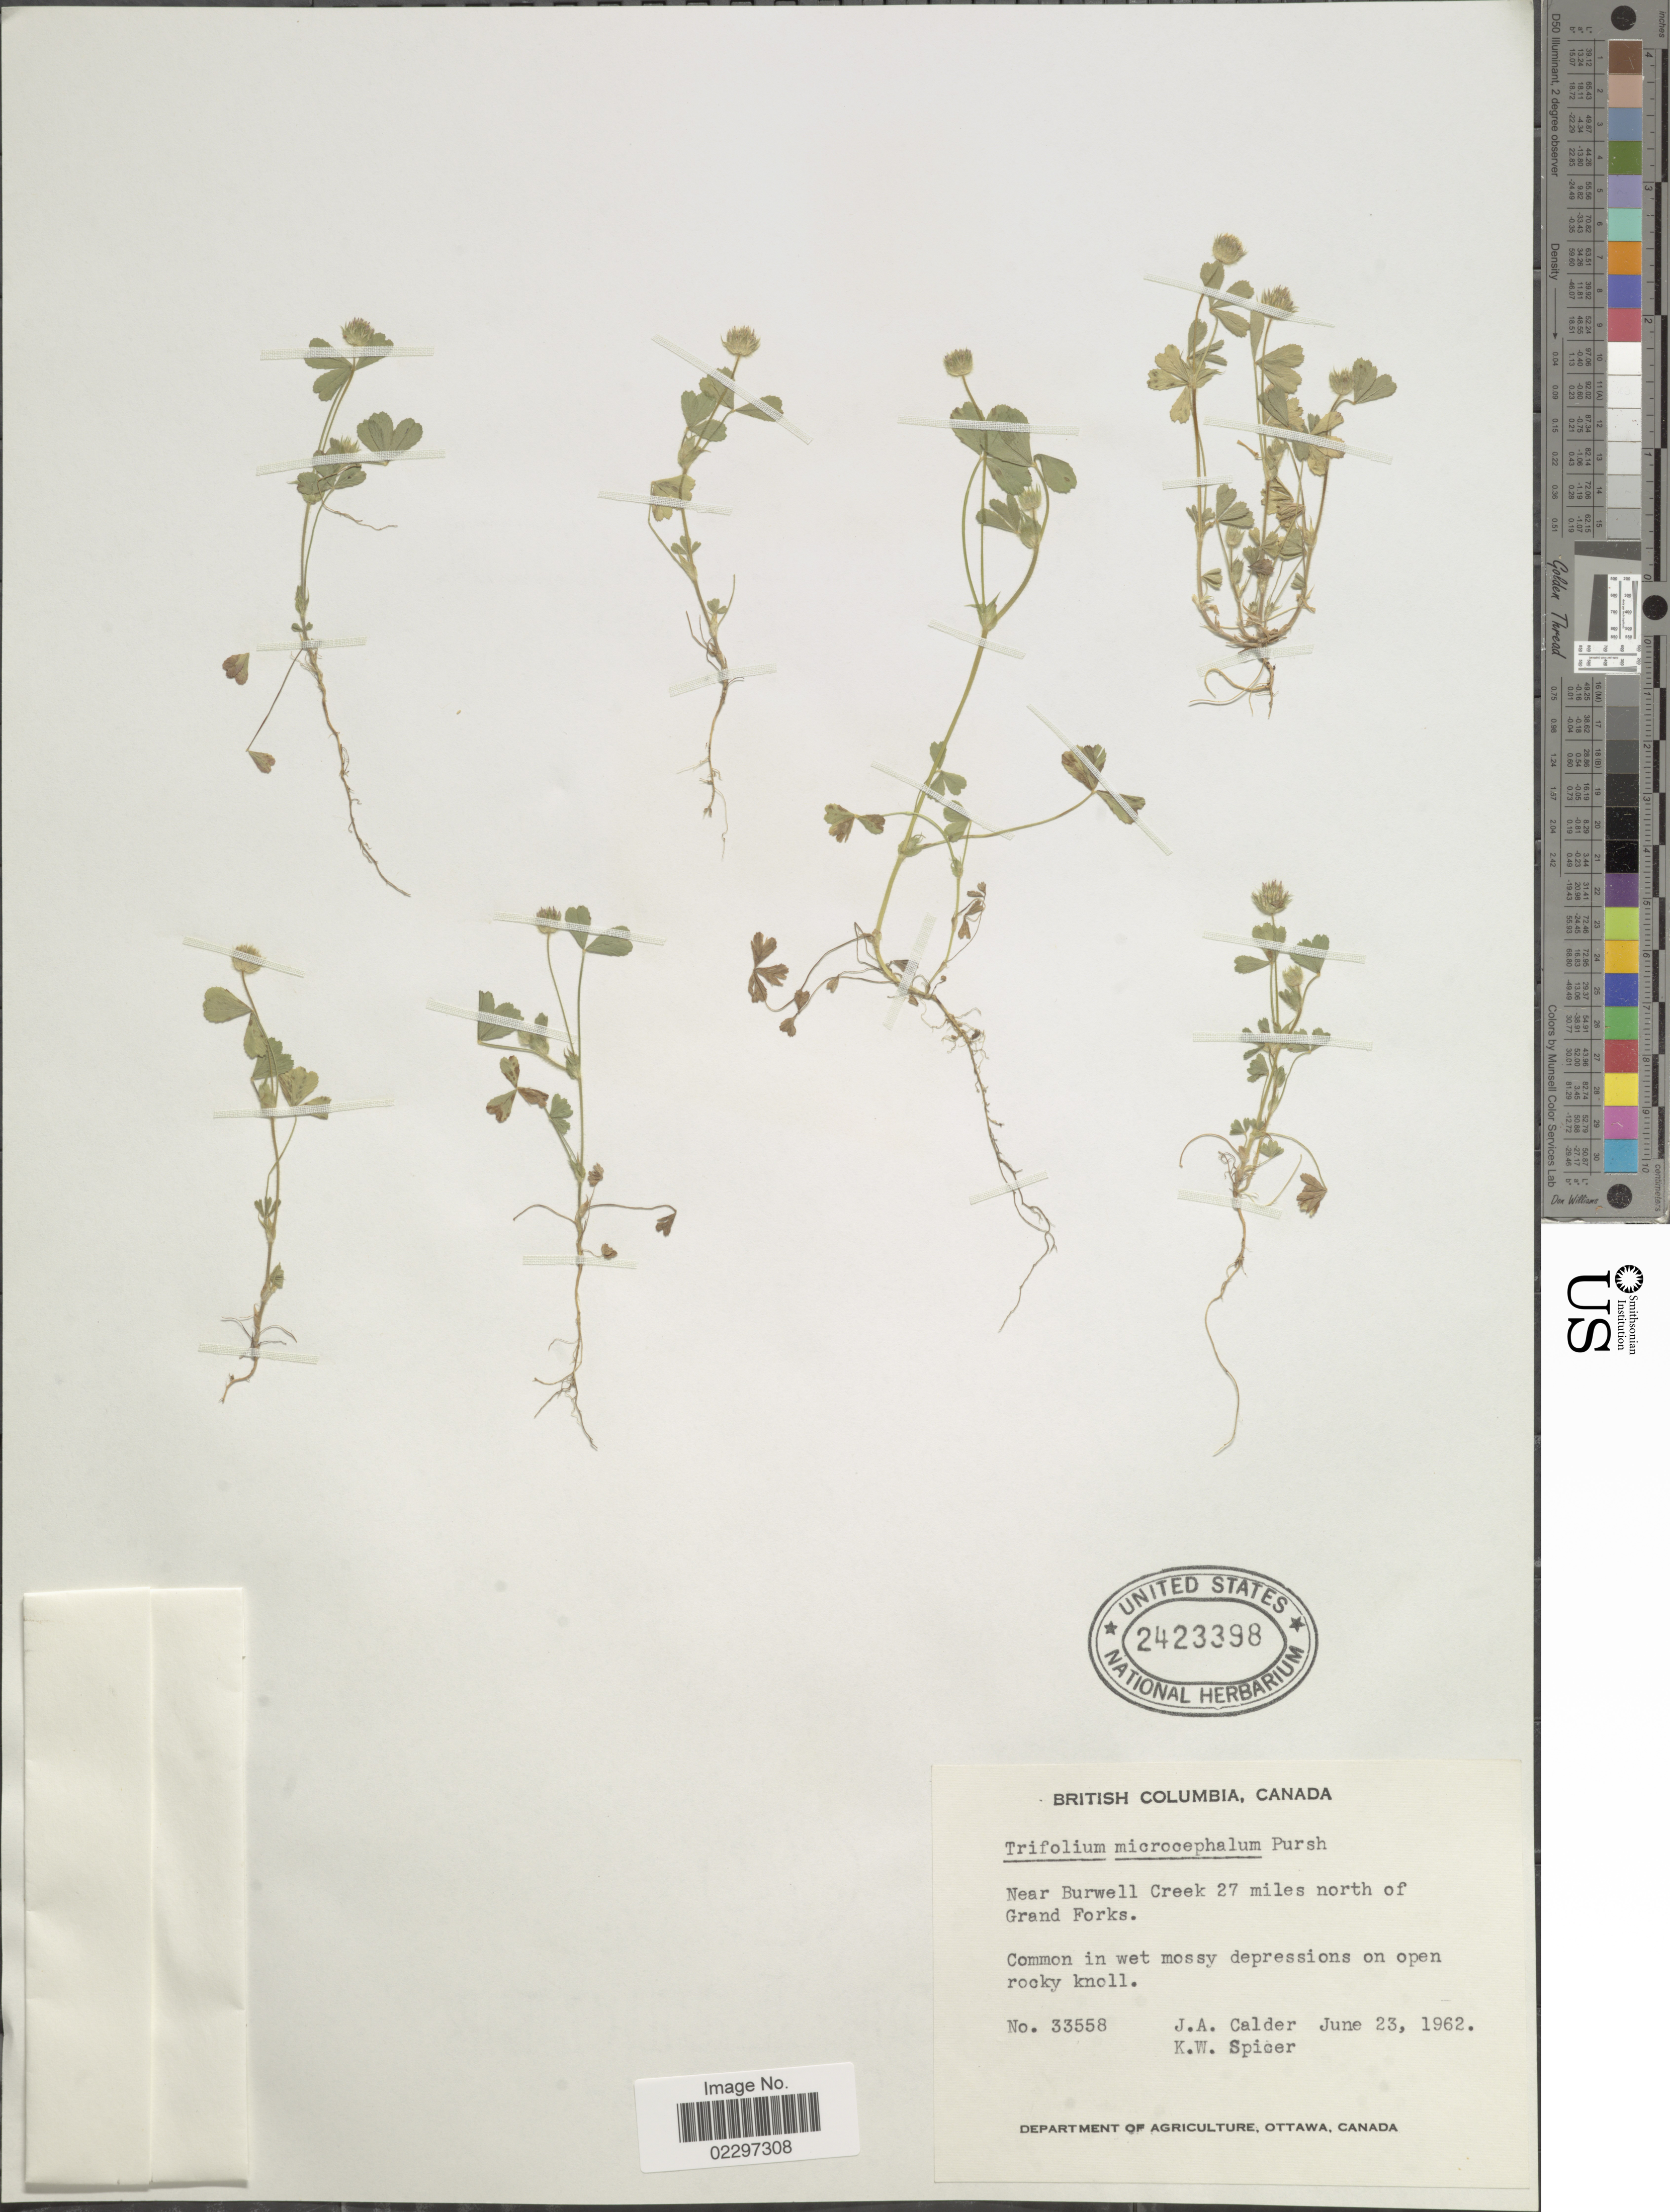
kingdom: Plantae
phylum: Tracheophyta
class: Magnoliopsida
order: Fabales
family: Fabaceae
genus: Trifolium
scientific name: Trifolium microcephalum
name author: Pursh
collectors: J. A. Calder & K. Spicer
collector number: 33558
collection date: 1962-06-23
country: Canada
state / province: British Columbia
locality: Near Burwell Creek 27 miles north of Grand Forks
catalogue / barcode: US 2423398